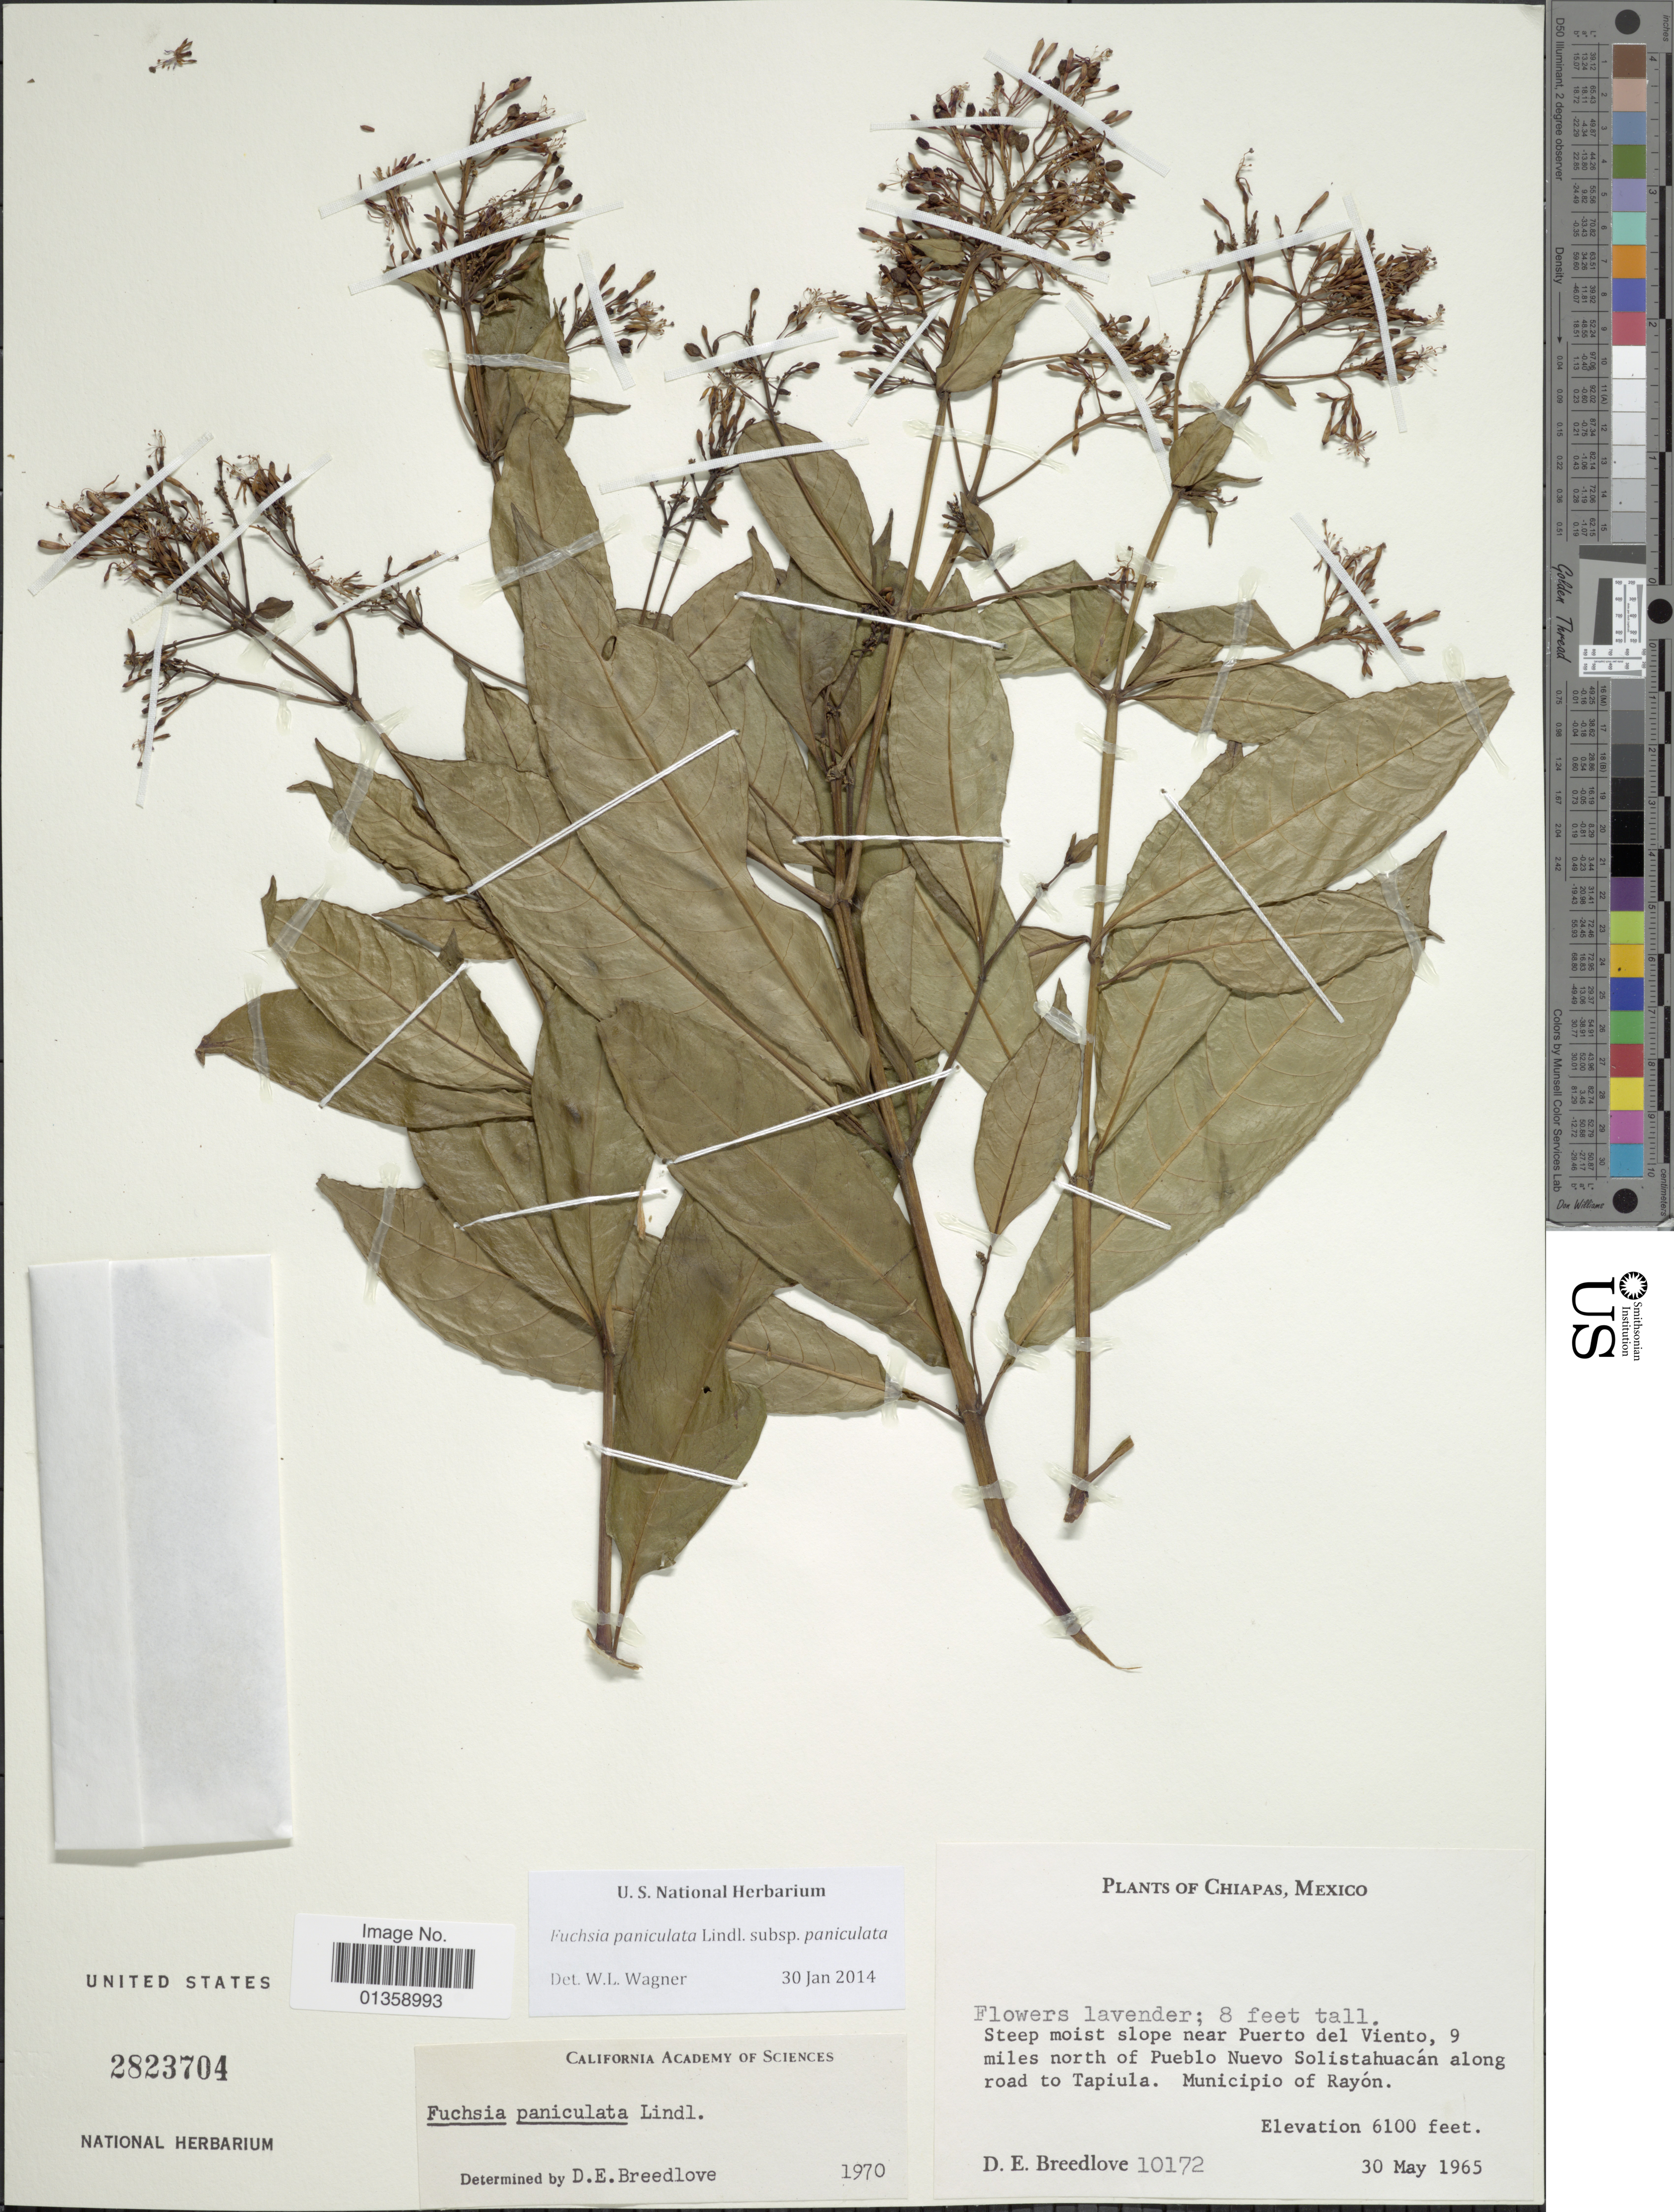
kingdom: Plantae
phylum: Tracheophyta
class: Magnoliopsida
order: Myrtales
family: Onagraceae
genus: Fuchsia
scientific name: Fuchsia paniculata subsp. paniculata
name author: Lindl.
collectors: D. E. Breedlove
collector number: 10172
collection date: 1965-05-30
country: Mexico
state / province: Chiapas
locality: Steep moist slope near Puerto del Viento, 9 miles north of Pueblo Nuevo Solistahuacán along road to Tapiula. Municipio of Rayón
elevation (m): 1859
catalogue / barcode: US 2823704